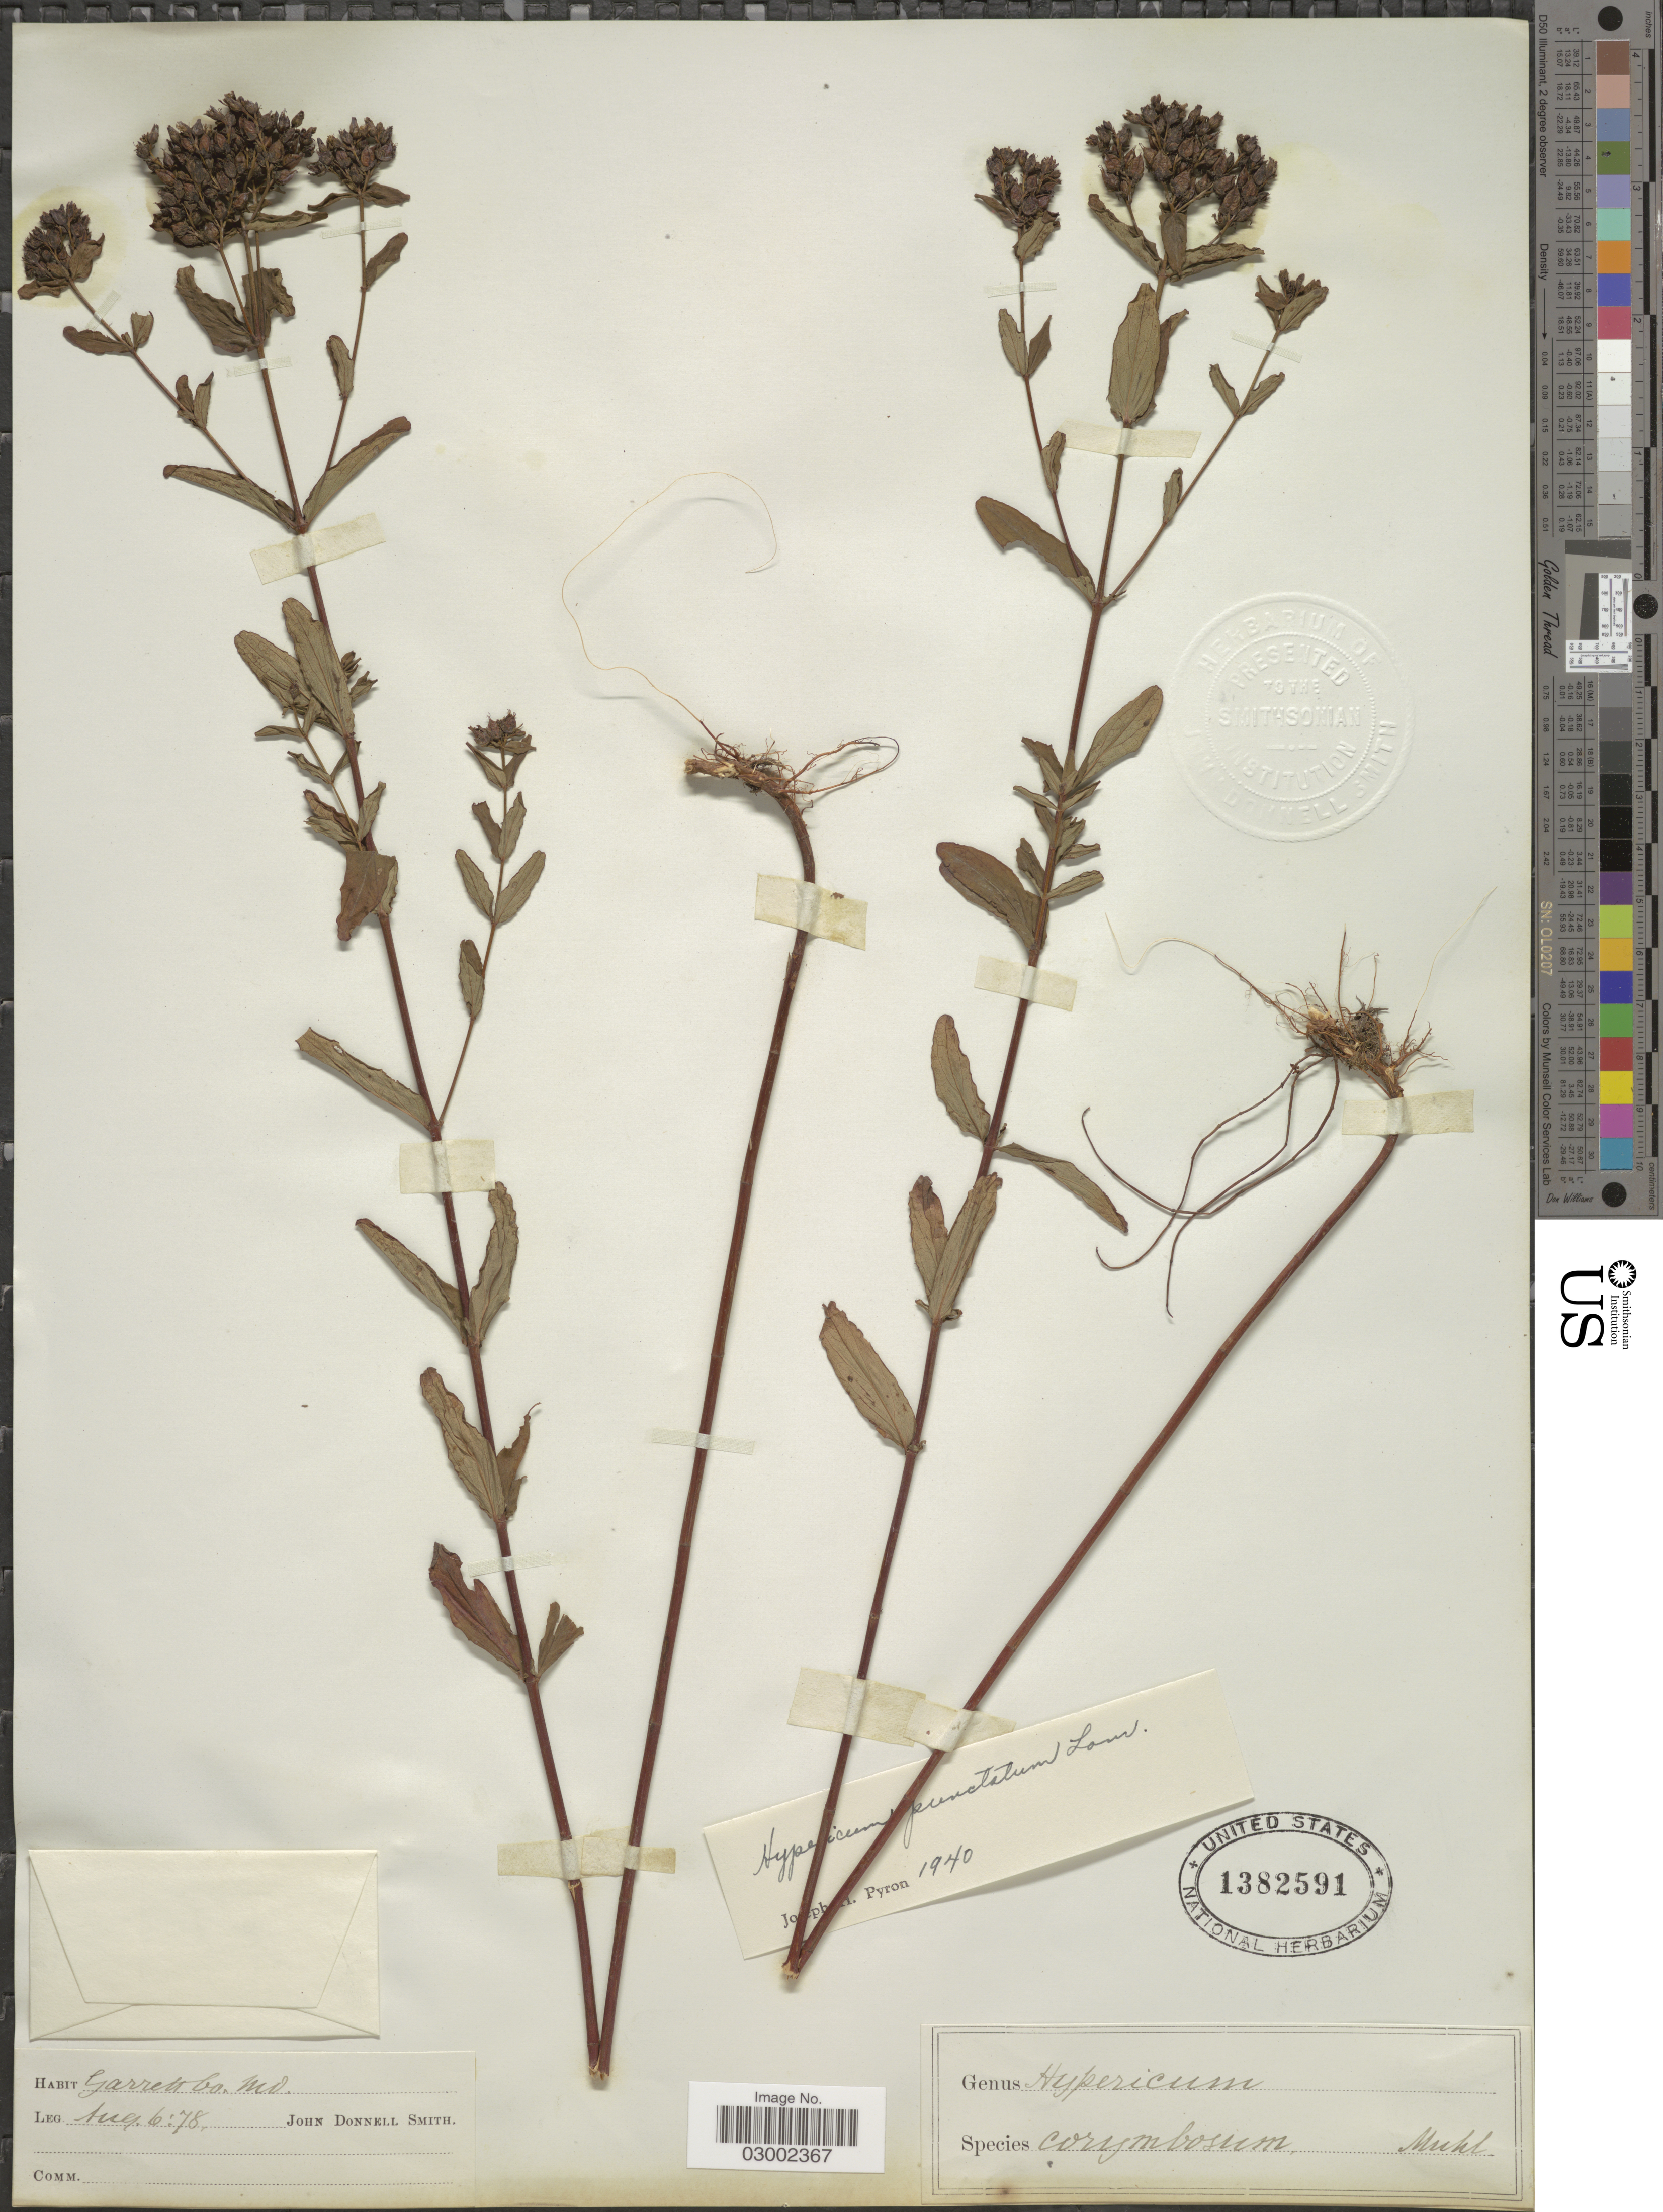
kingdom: Plantae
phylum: Tracheophyta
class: Magnoliopsida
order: Malpighiales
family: Hypericaceae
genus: Hypericum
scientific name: Hypericum punctatum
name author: Lam.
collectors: J. Donnell Smith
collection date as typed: Transcribed d/m/y: 6/8/78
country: United States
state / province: Maryland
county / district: Garrett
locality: Garrett Co. Md.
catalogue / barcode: US 1382591